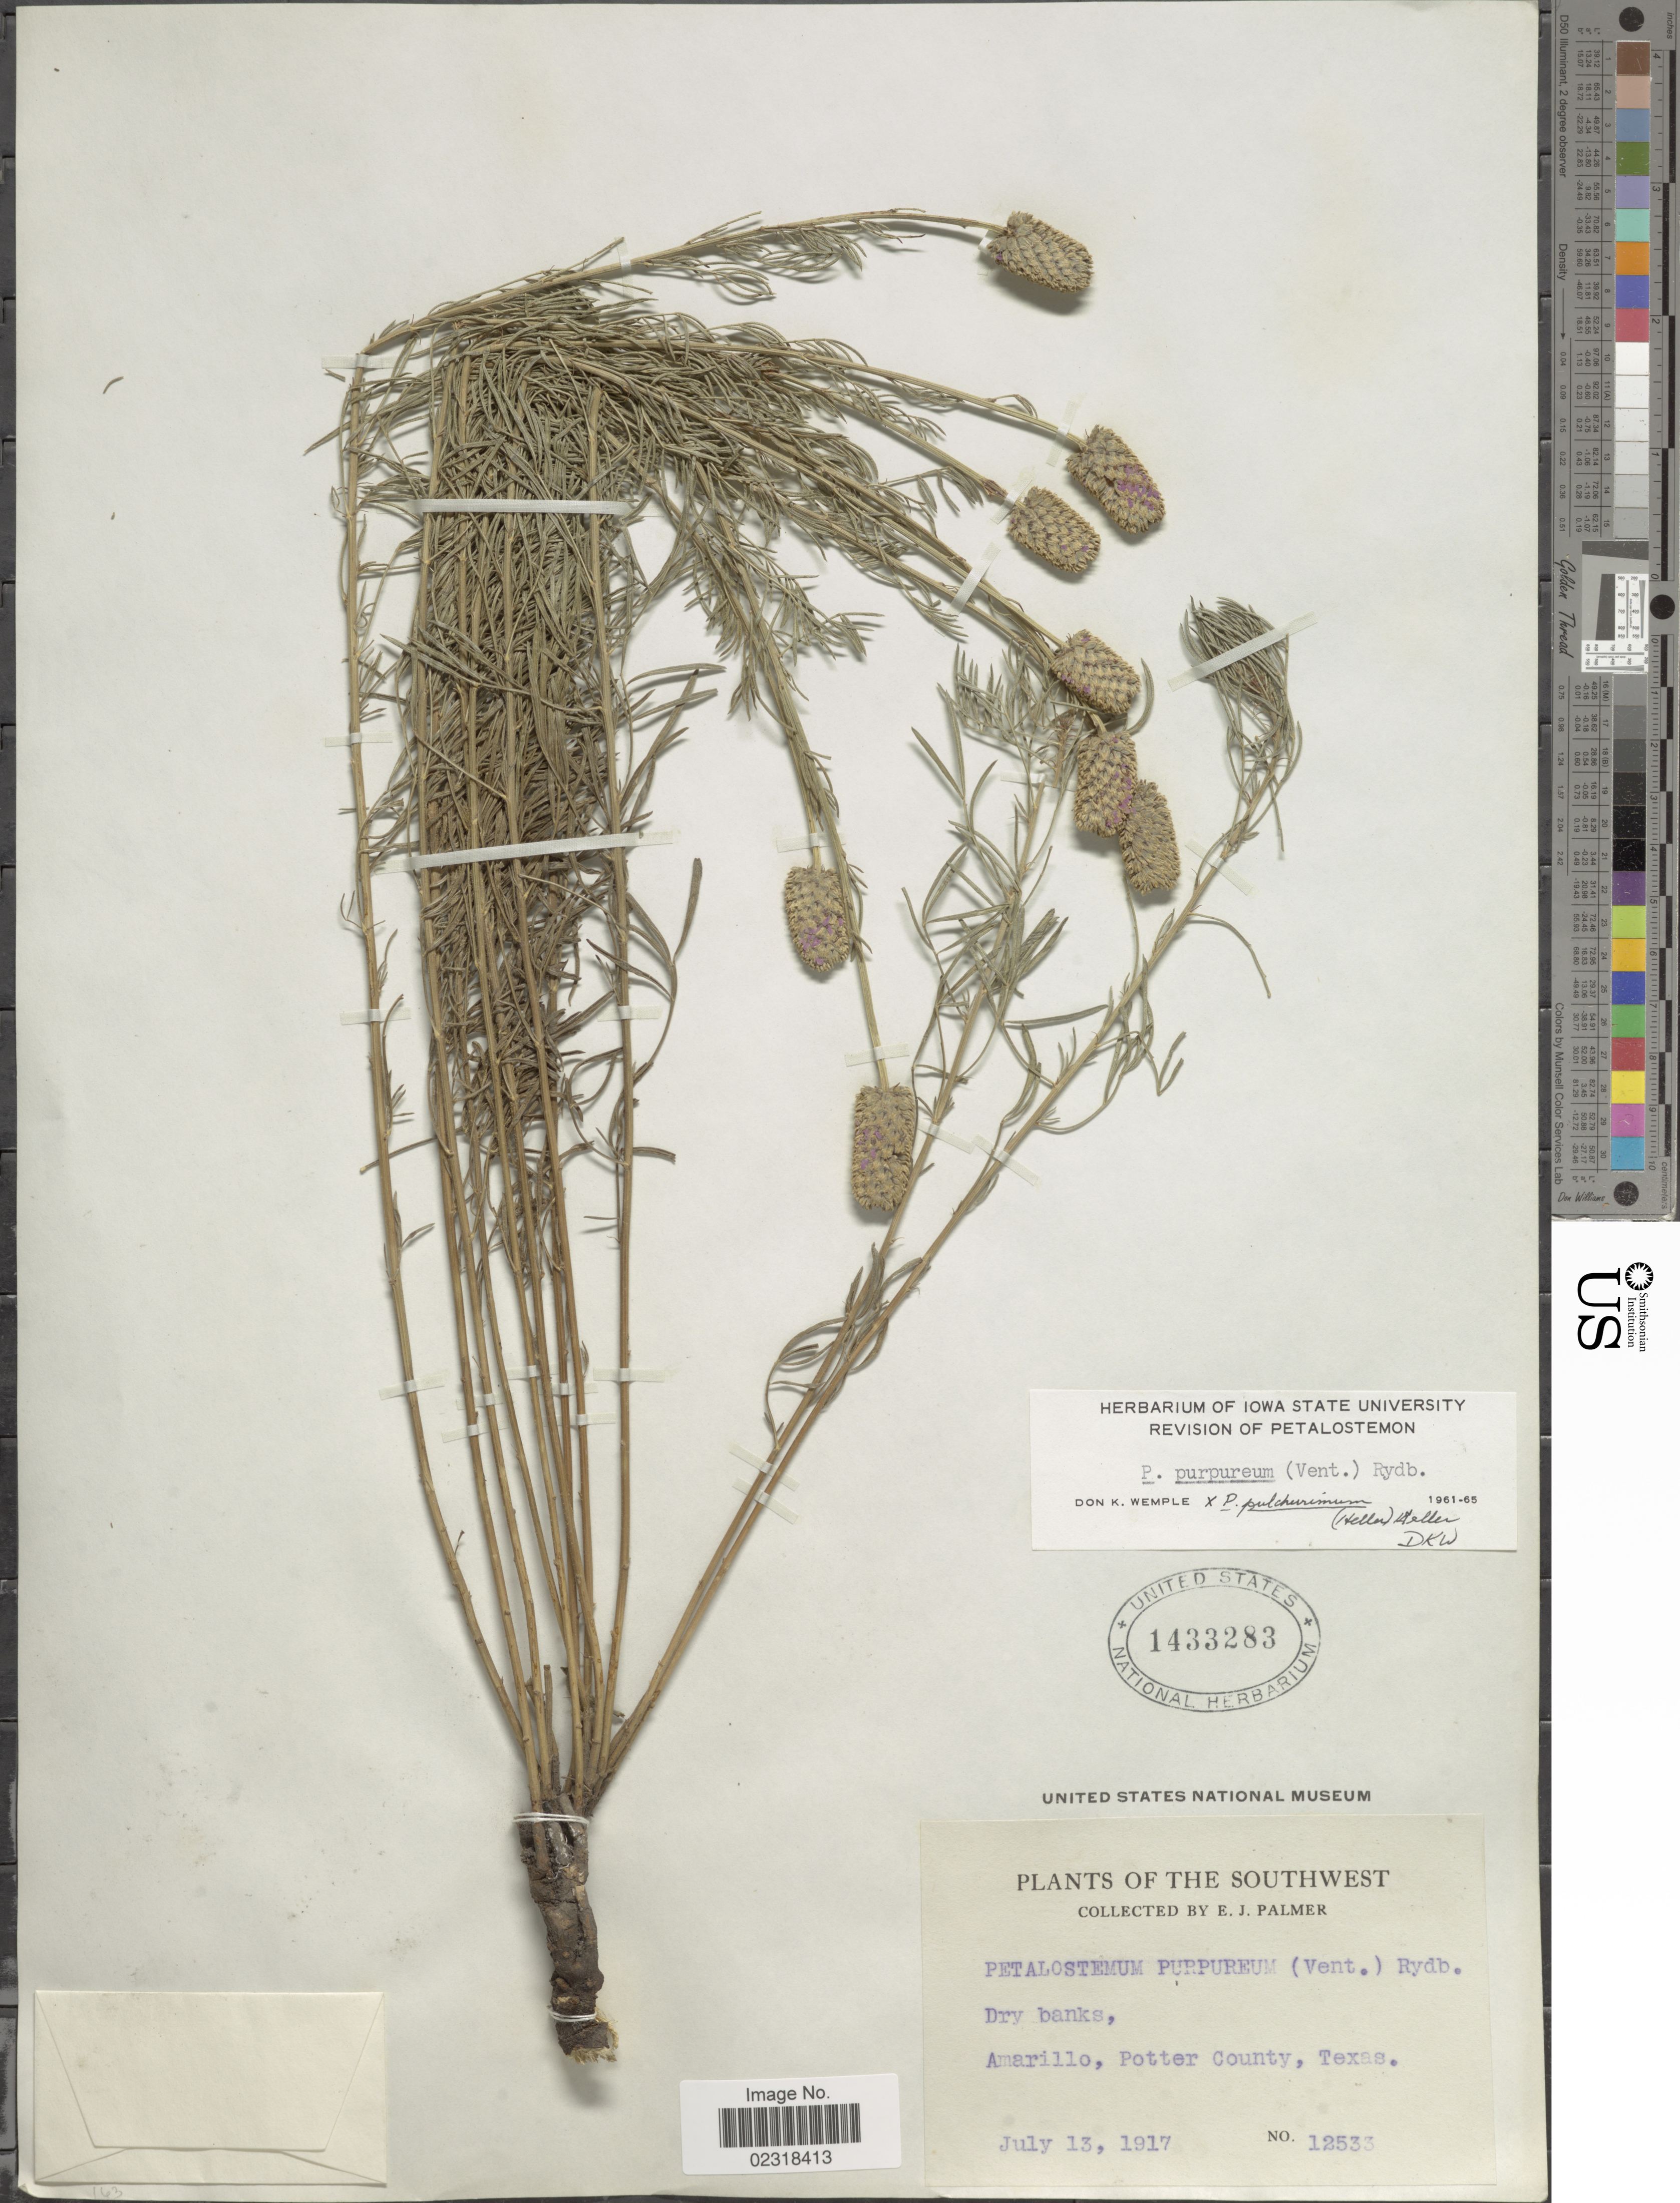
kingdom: Plantae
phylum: Tracheophyta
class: Magnoliopsida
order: Fabales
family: Fabaceae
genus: Dalea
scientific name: Dalea purpurea var. purpurea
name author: Vent.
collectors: E. J. Palmer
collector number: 12533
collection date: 1917-07-13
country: United States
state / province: Texas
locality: Amarillo, Potter County, Texas, The Southwest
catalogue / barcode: US 1433283